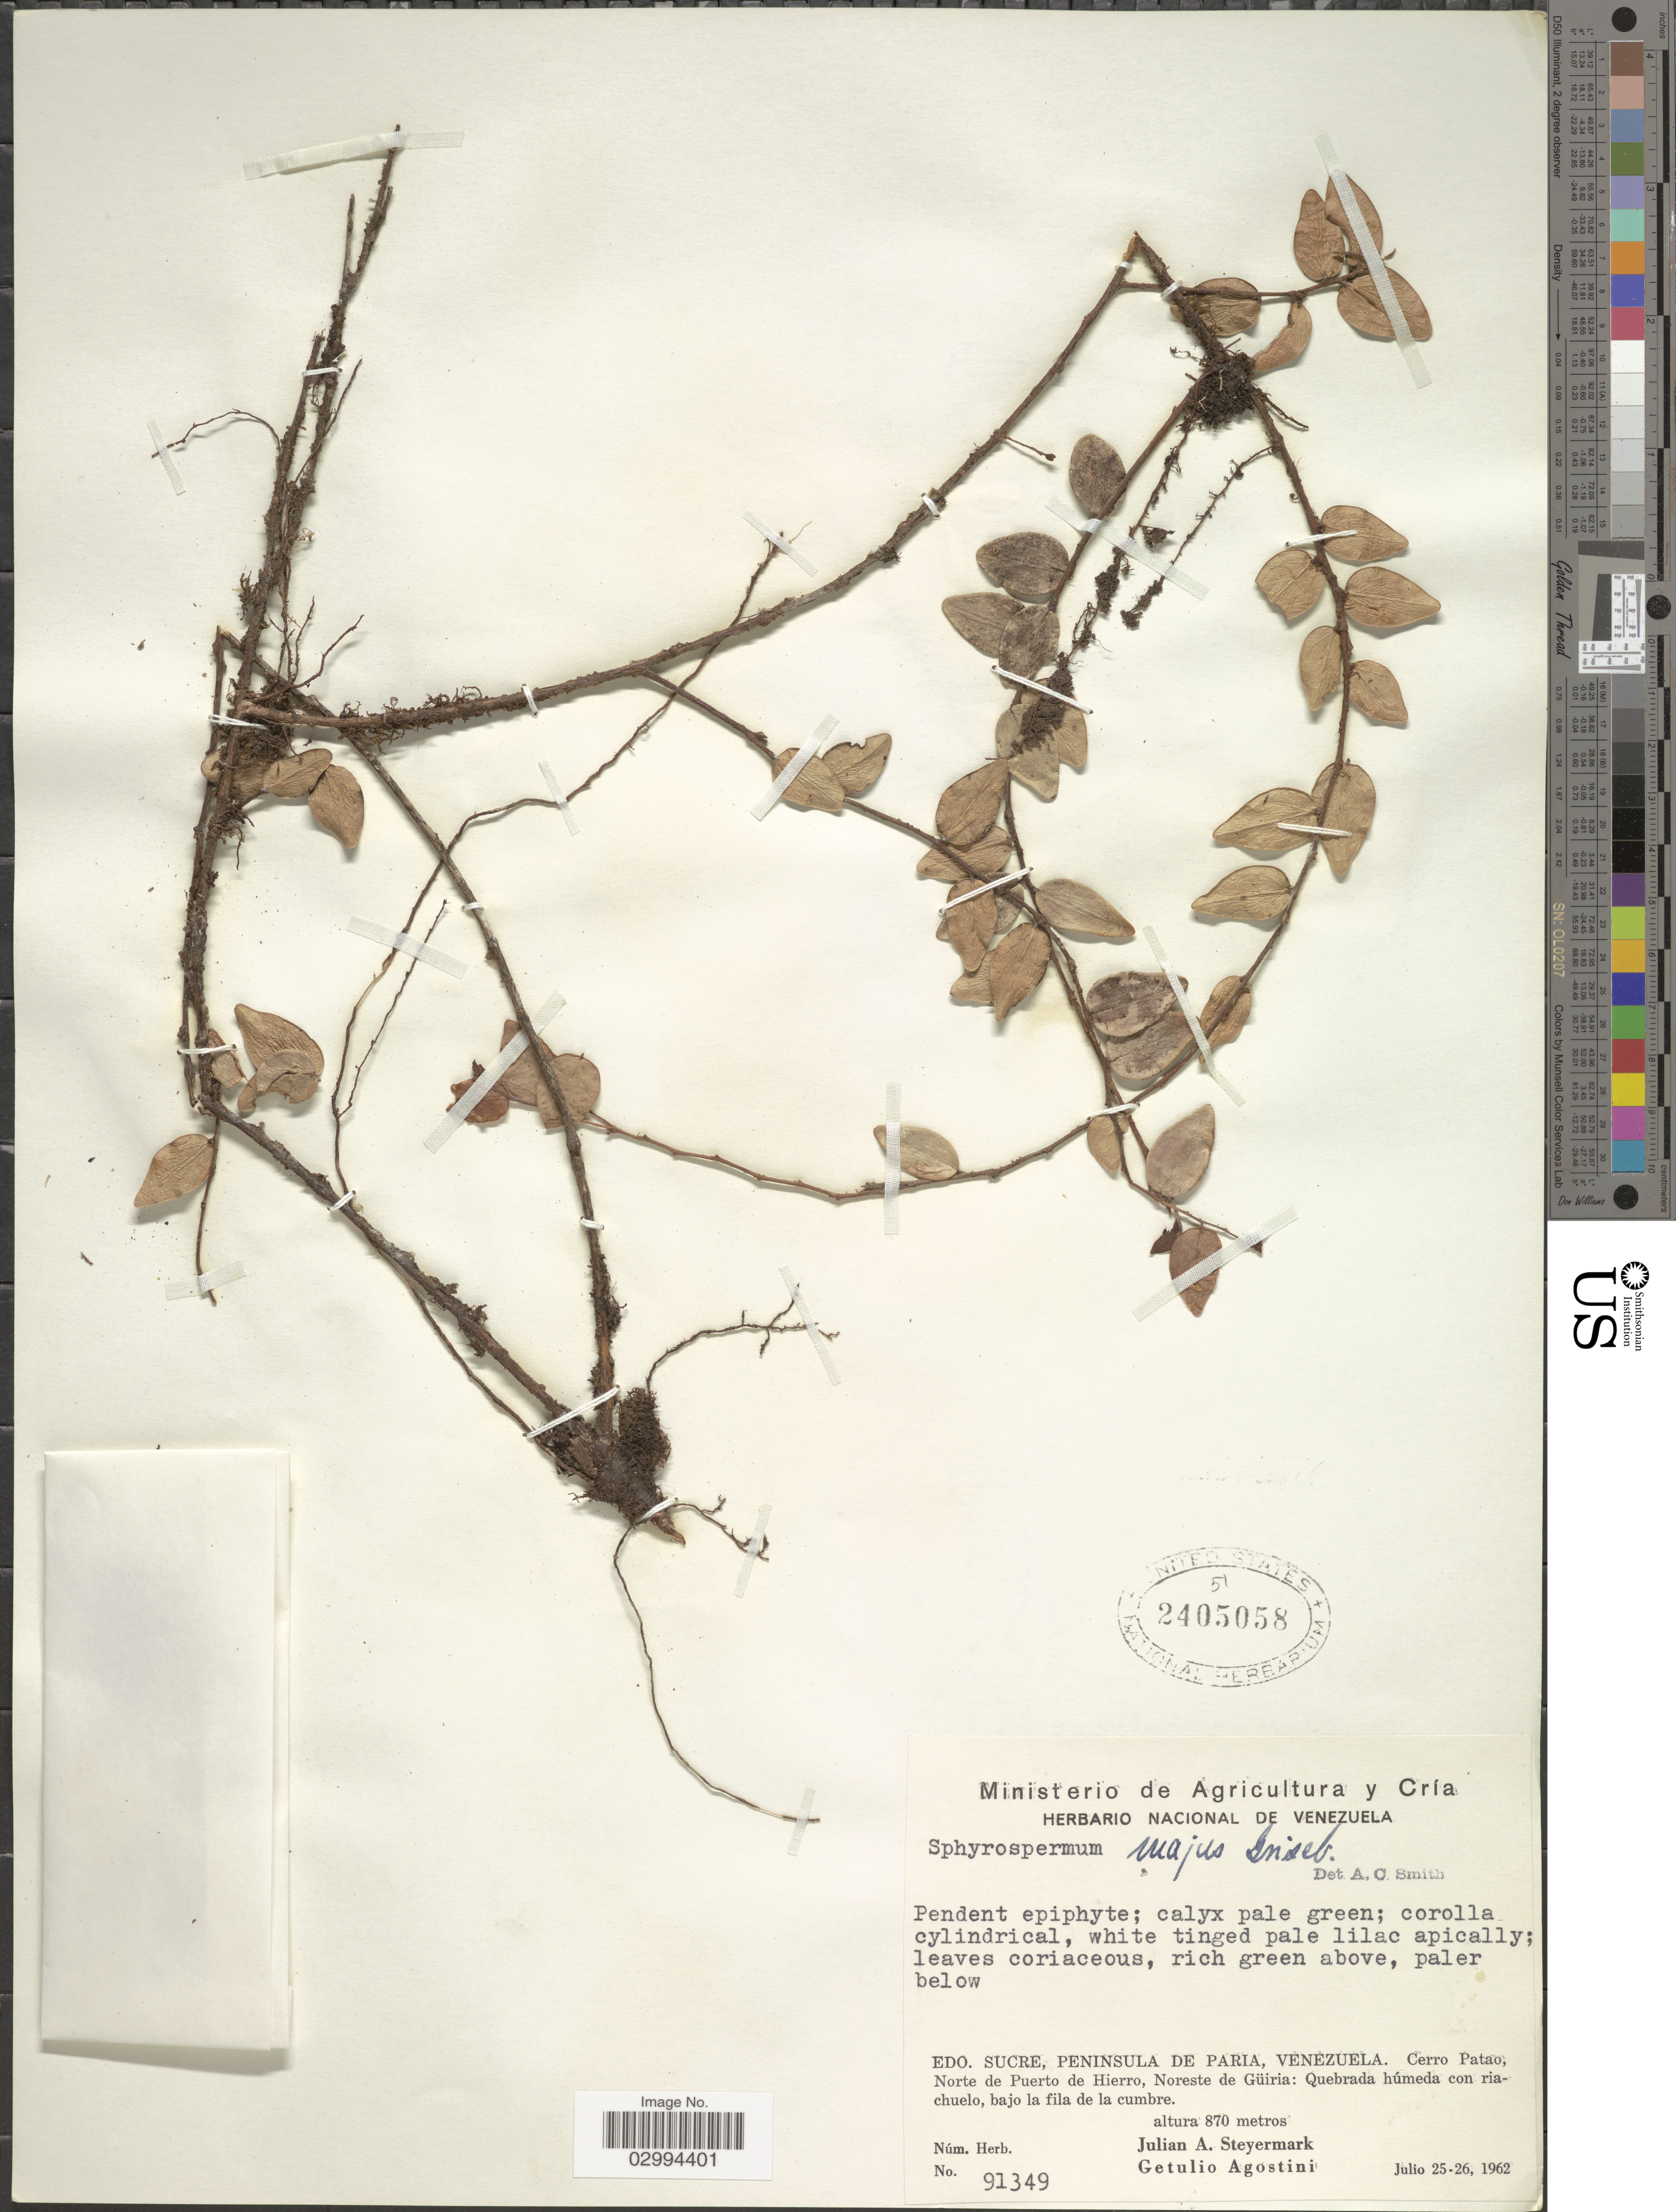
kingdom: Plantae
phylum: Tracheophyta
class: Magnoliopsida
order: Ericales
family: Ericaceae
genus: Sphyrospermum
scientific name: Sphyrospermum majus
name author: Griseb.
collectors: J. Steyermark & G. Agostini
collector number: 91349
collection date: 1962-07-25/1962-07-26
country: Venezuela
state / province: Sucre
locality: Peninsula de Paria. Cerro Pato, Norte de Puerto de Hierro, Noreste de Güira: Quebrada húmeda con riachuelo, bajo la fila de la cumbre.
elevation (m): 870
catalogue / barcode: US 2405058